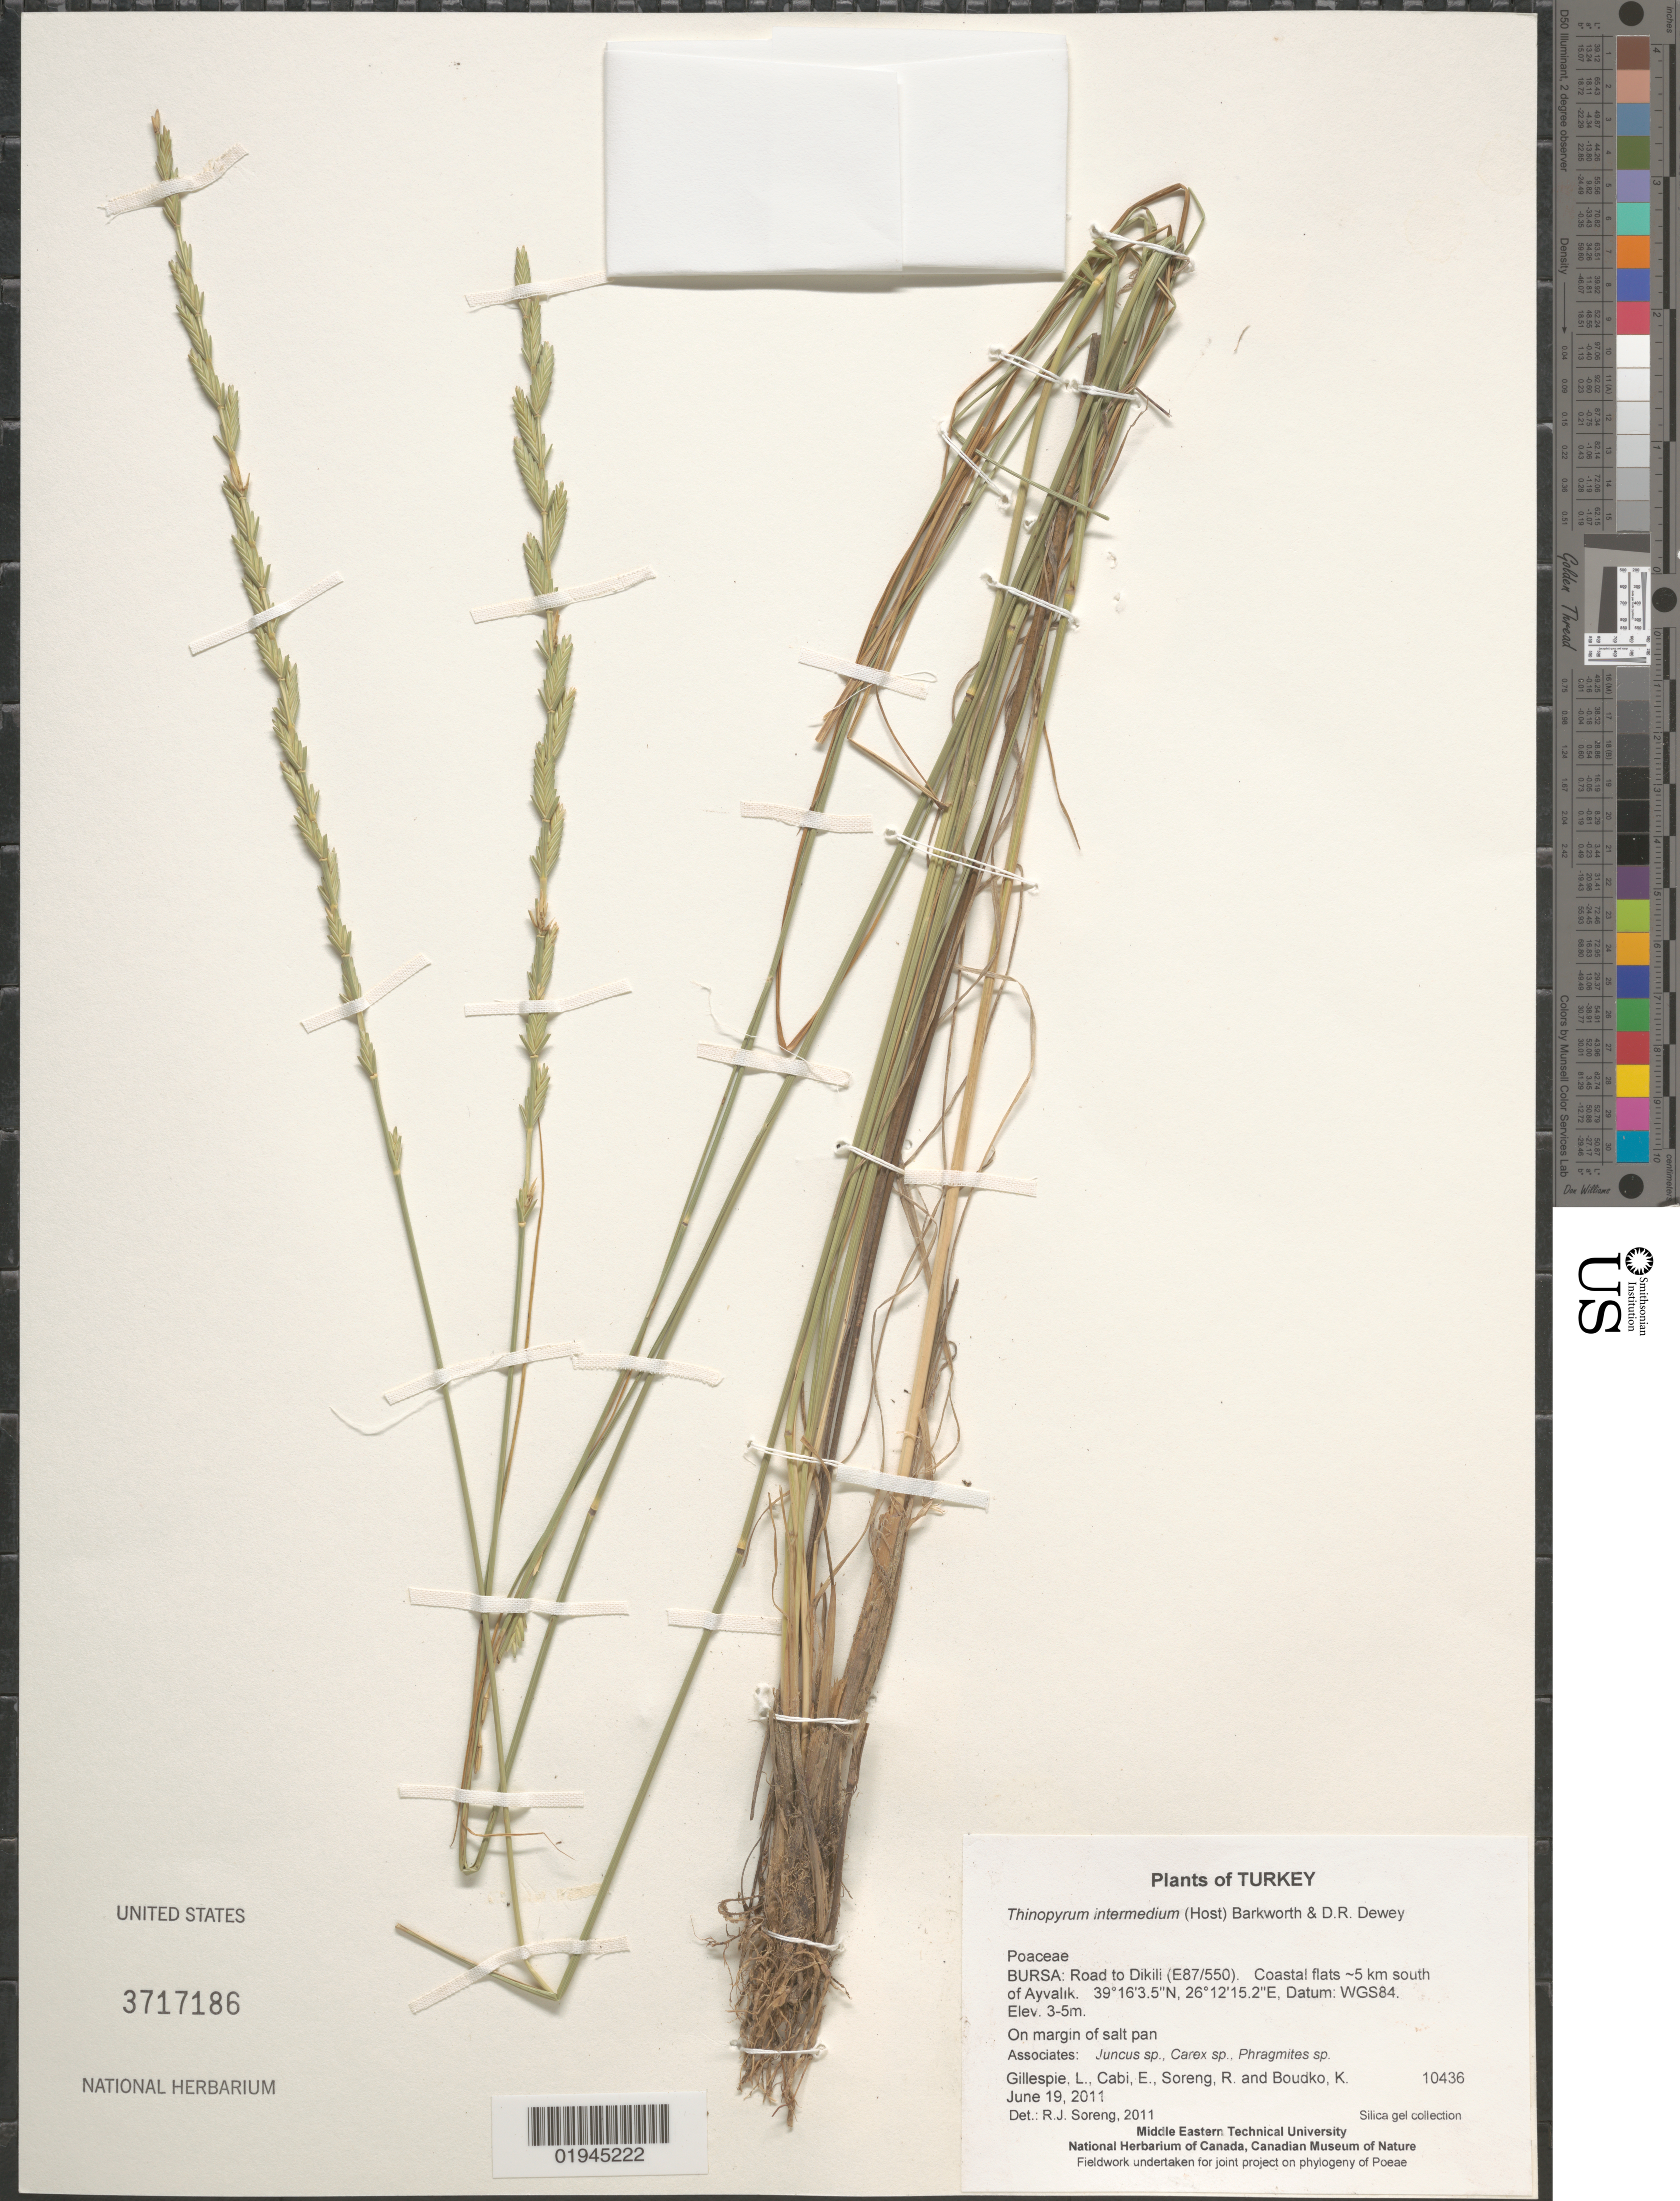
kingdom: Plantae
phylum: Tracheophyta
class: Liliopsida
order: Poales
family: Poaceae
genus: Thinopyrum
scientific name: Thinopyrum intermedium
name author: (Host) Barkworth & Dewey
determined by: Soreng, Robert J., Research Associate (BOT), Smithsonian Institution - National Museum of Natural History (UNITED STATES)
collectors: L. J. Gillespie, E. Cabi, R. J. Soreng & K. Boudko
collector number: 10436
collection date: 2011-06-19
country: Turkey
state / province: Bursa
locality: Road to Dikili (E87/550). Coastal flats ~5 km south of Ayvalik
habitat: On margin of salt pan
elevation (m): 3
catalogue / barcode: US 3717186